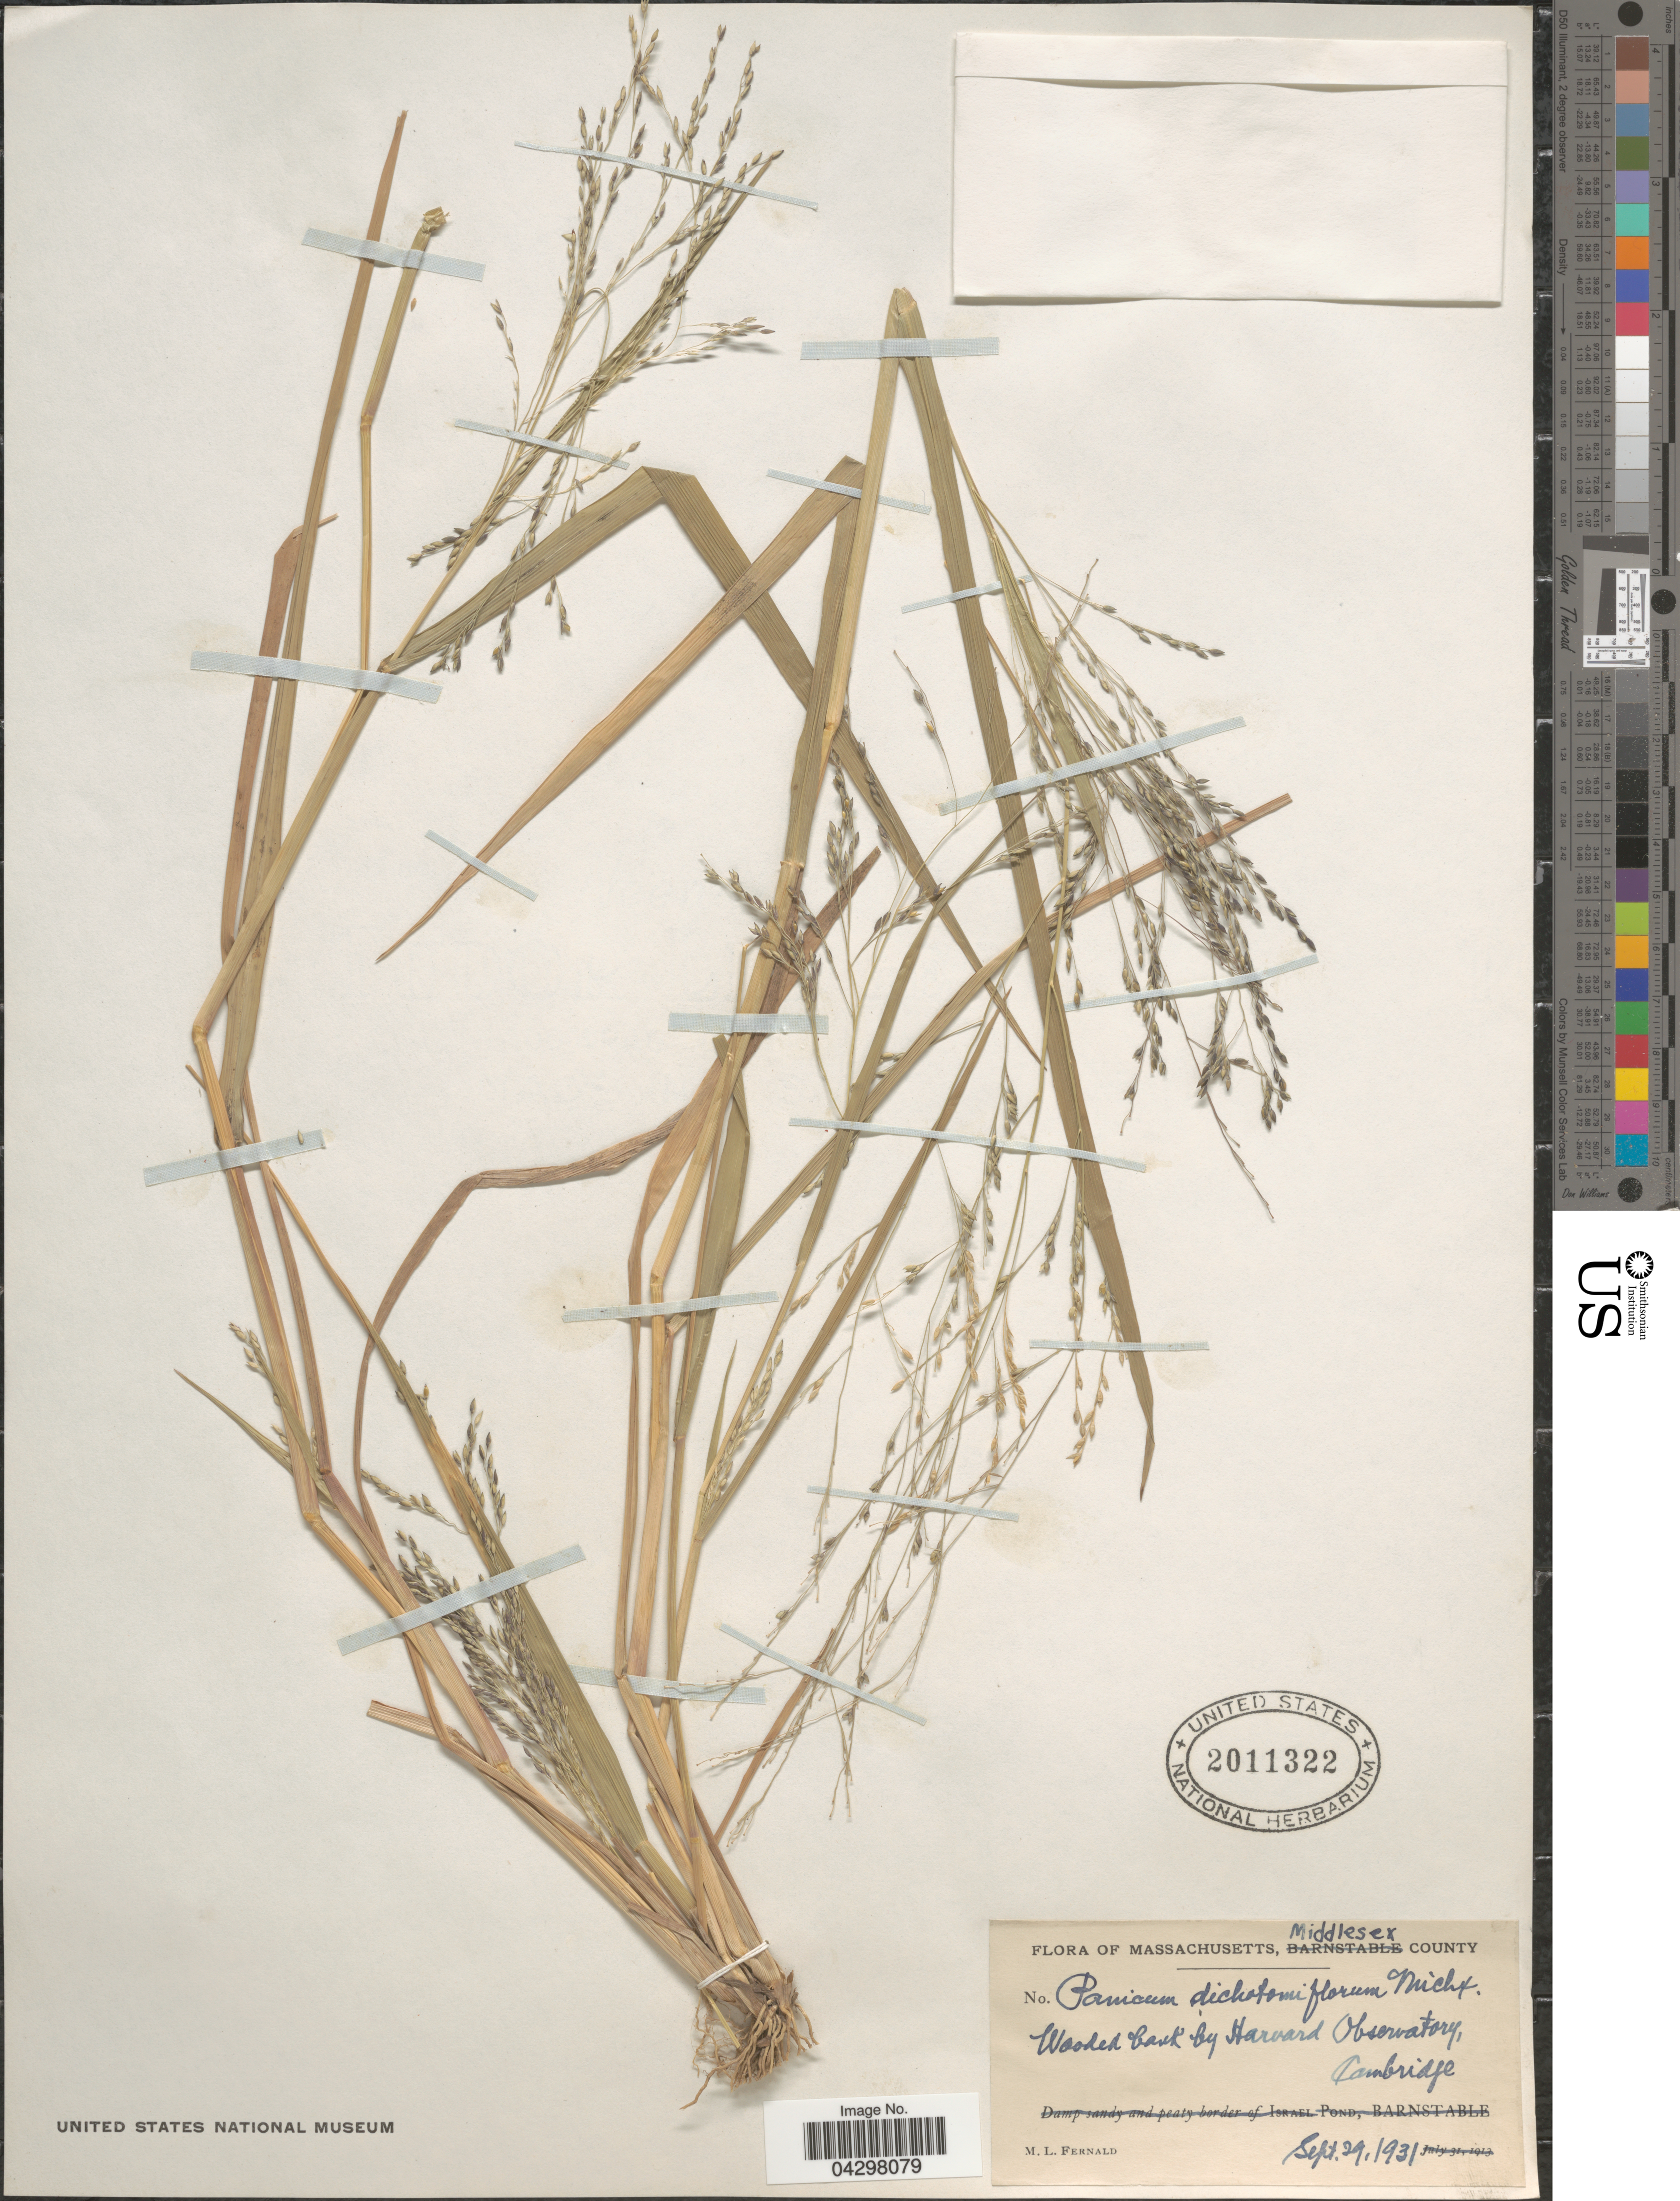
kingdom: Plantae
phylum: Tracheophyta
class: Liliopsida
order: Poales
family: Poaceae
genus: Panicum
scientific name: Panicum dichotomiflorum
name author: Michx.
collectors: M. L. Fernald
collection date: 1931-09-29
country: United States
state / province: Massachusetts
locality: Middlesex County. Wooded bank by Harvard Observatory, Cambridge.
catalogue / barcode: US 2011322